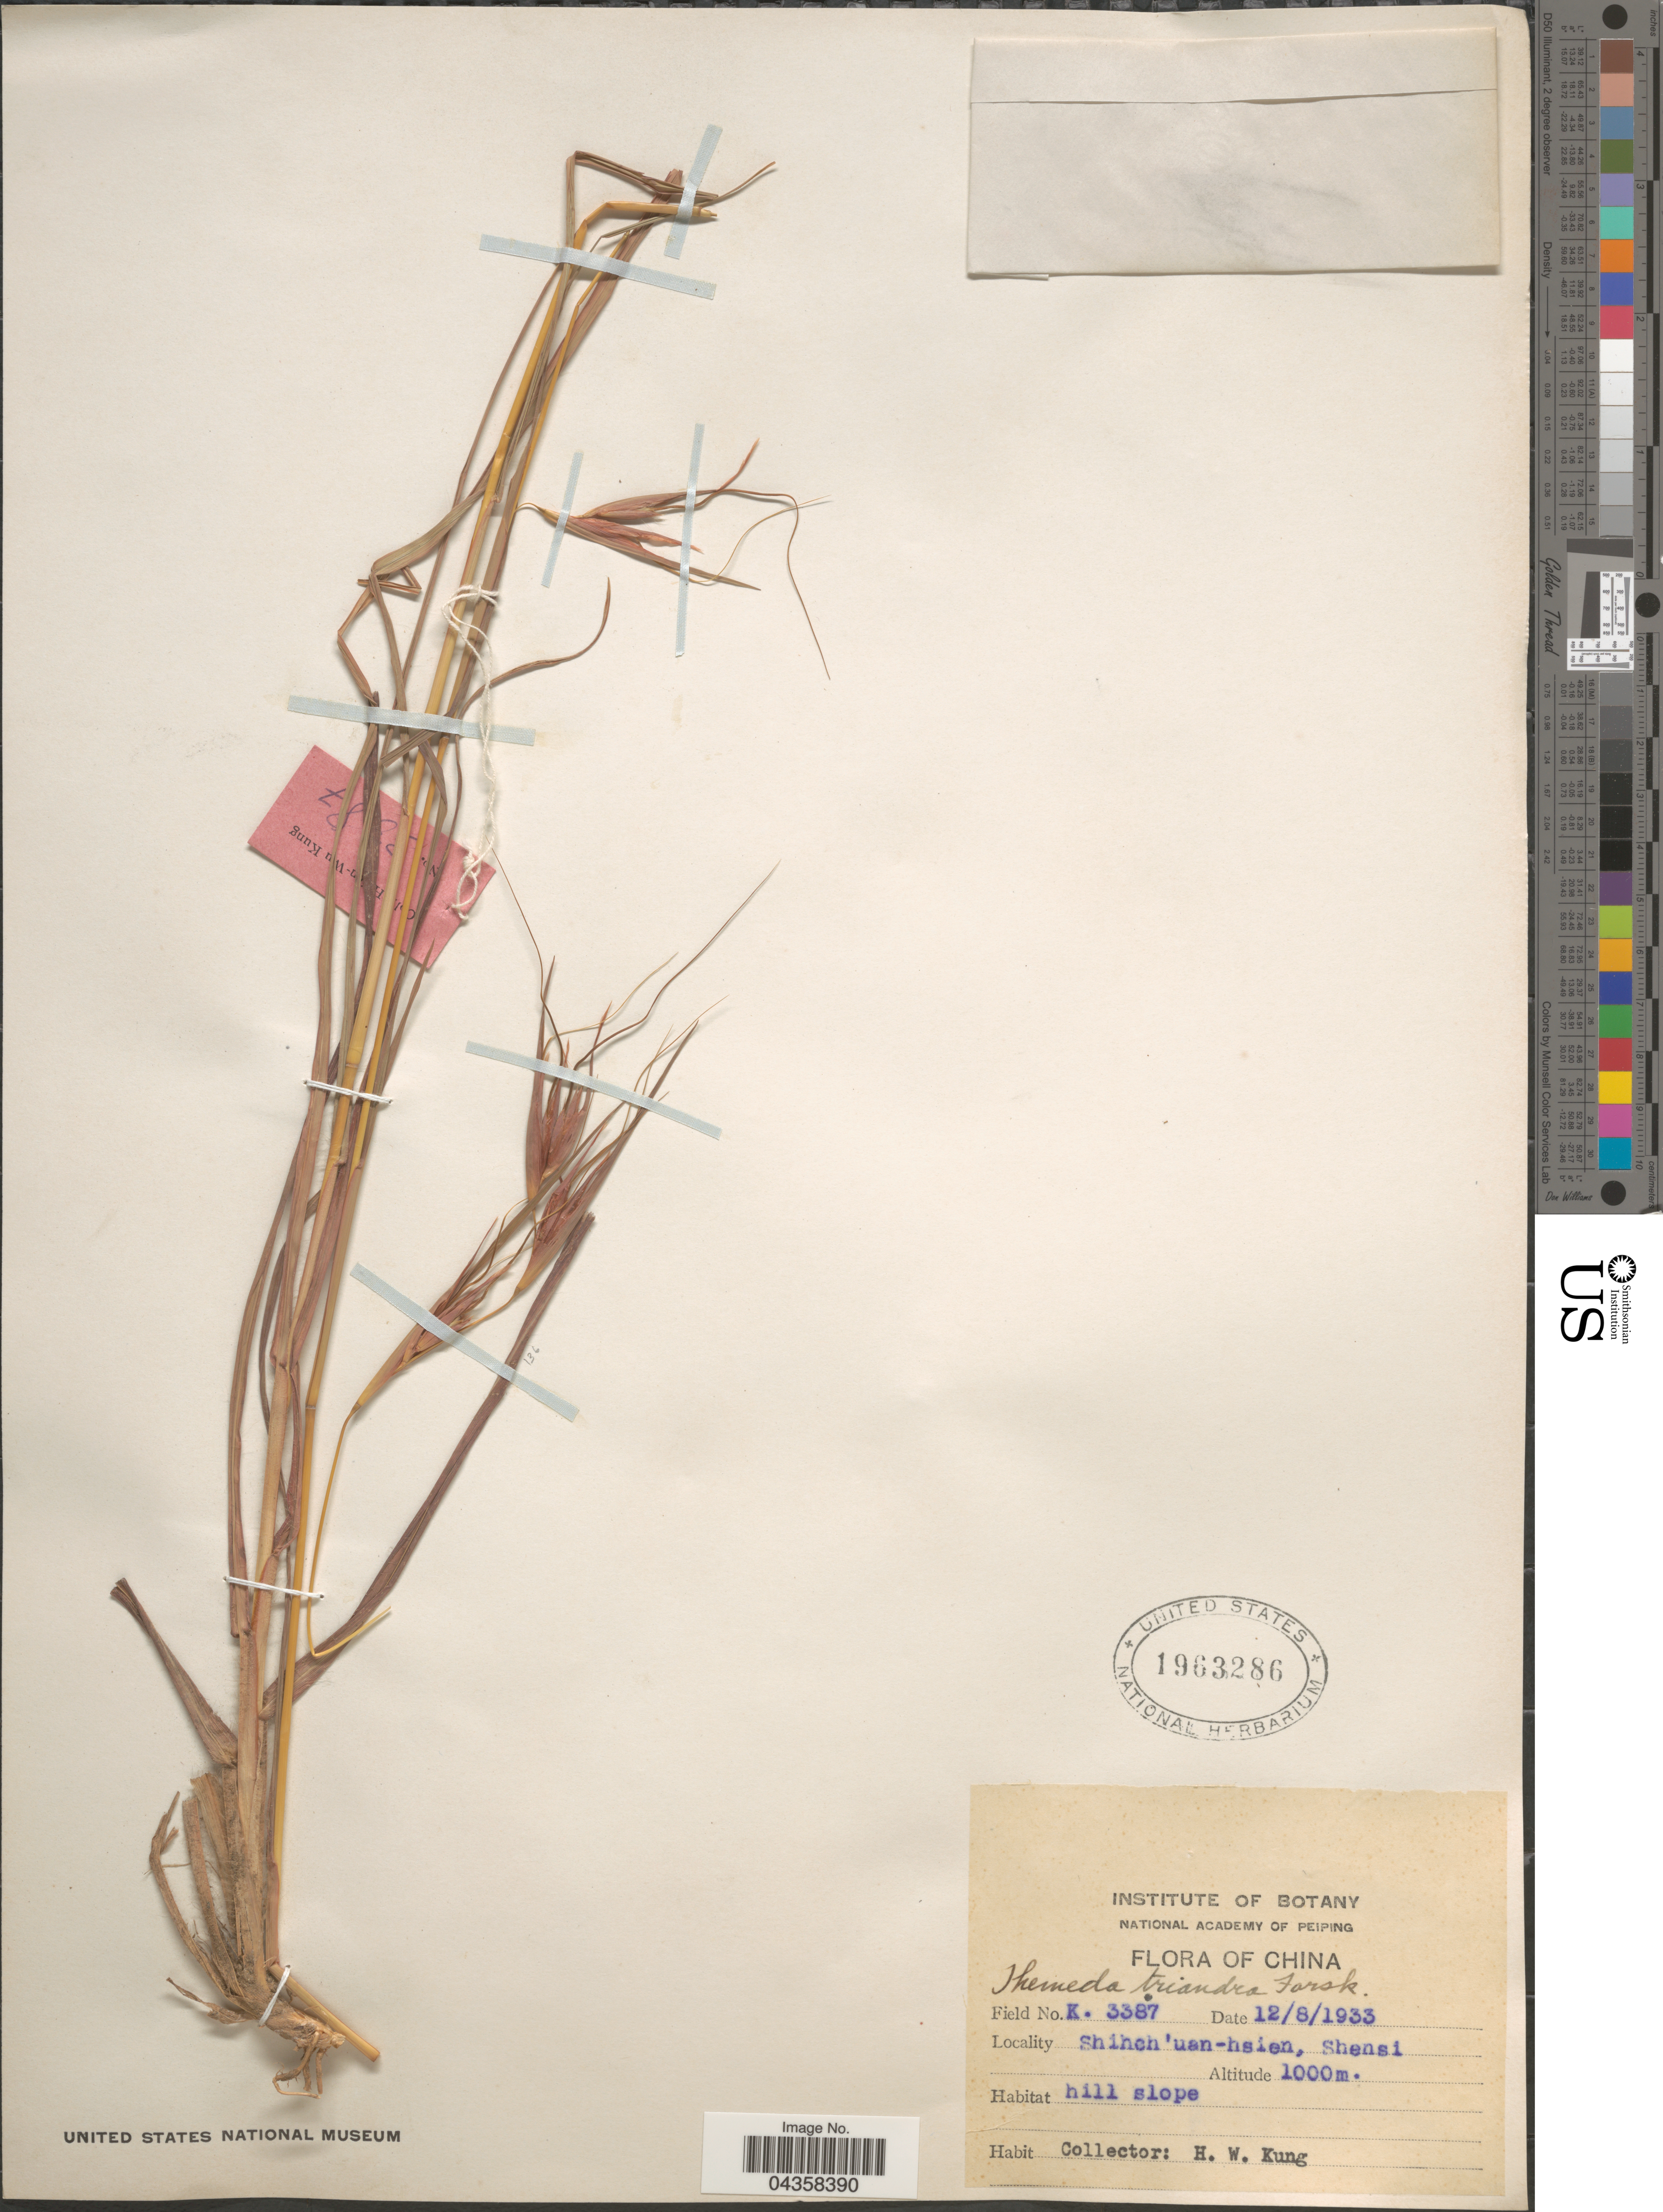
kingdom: Plantae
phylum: Tracheophyta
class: Liliopsida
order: Poales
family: Poaceae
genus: Themeda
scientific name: Themeda triandra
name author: Forssk.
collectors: H. Kung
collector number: K.3387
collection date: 1933-08-12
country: China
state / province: Shaanxi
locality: Shiheh'uan-hsien, Shensi.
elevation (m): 1000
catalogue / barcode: US 1963286